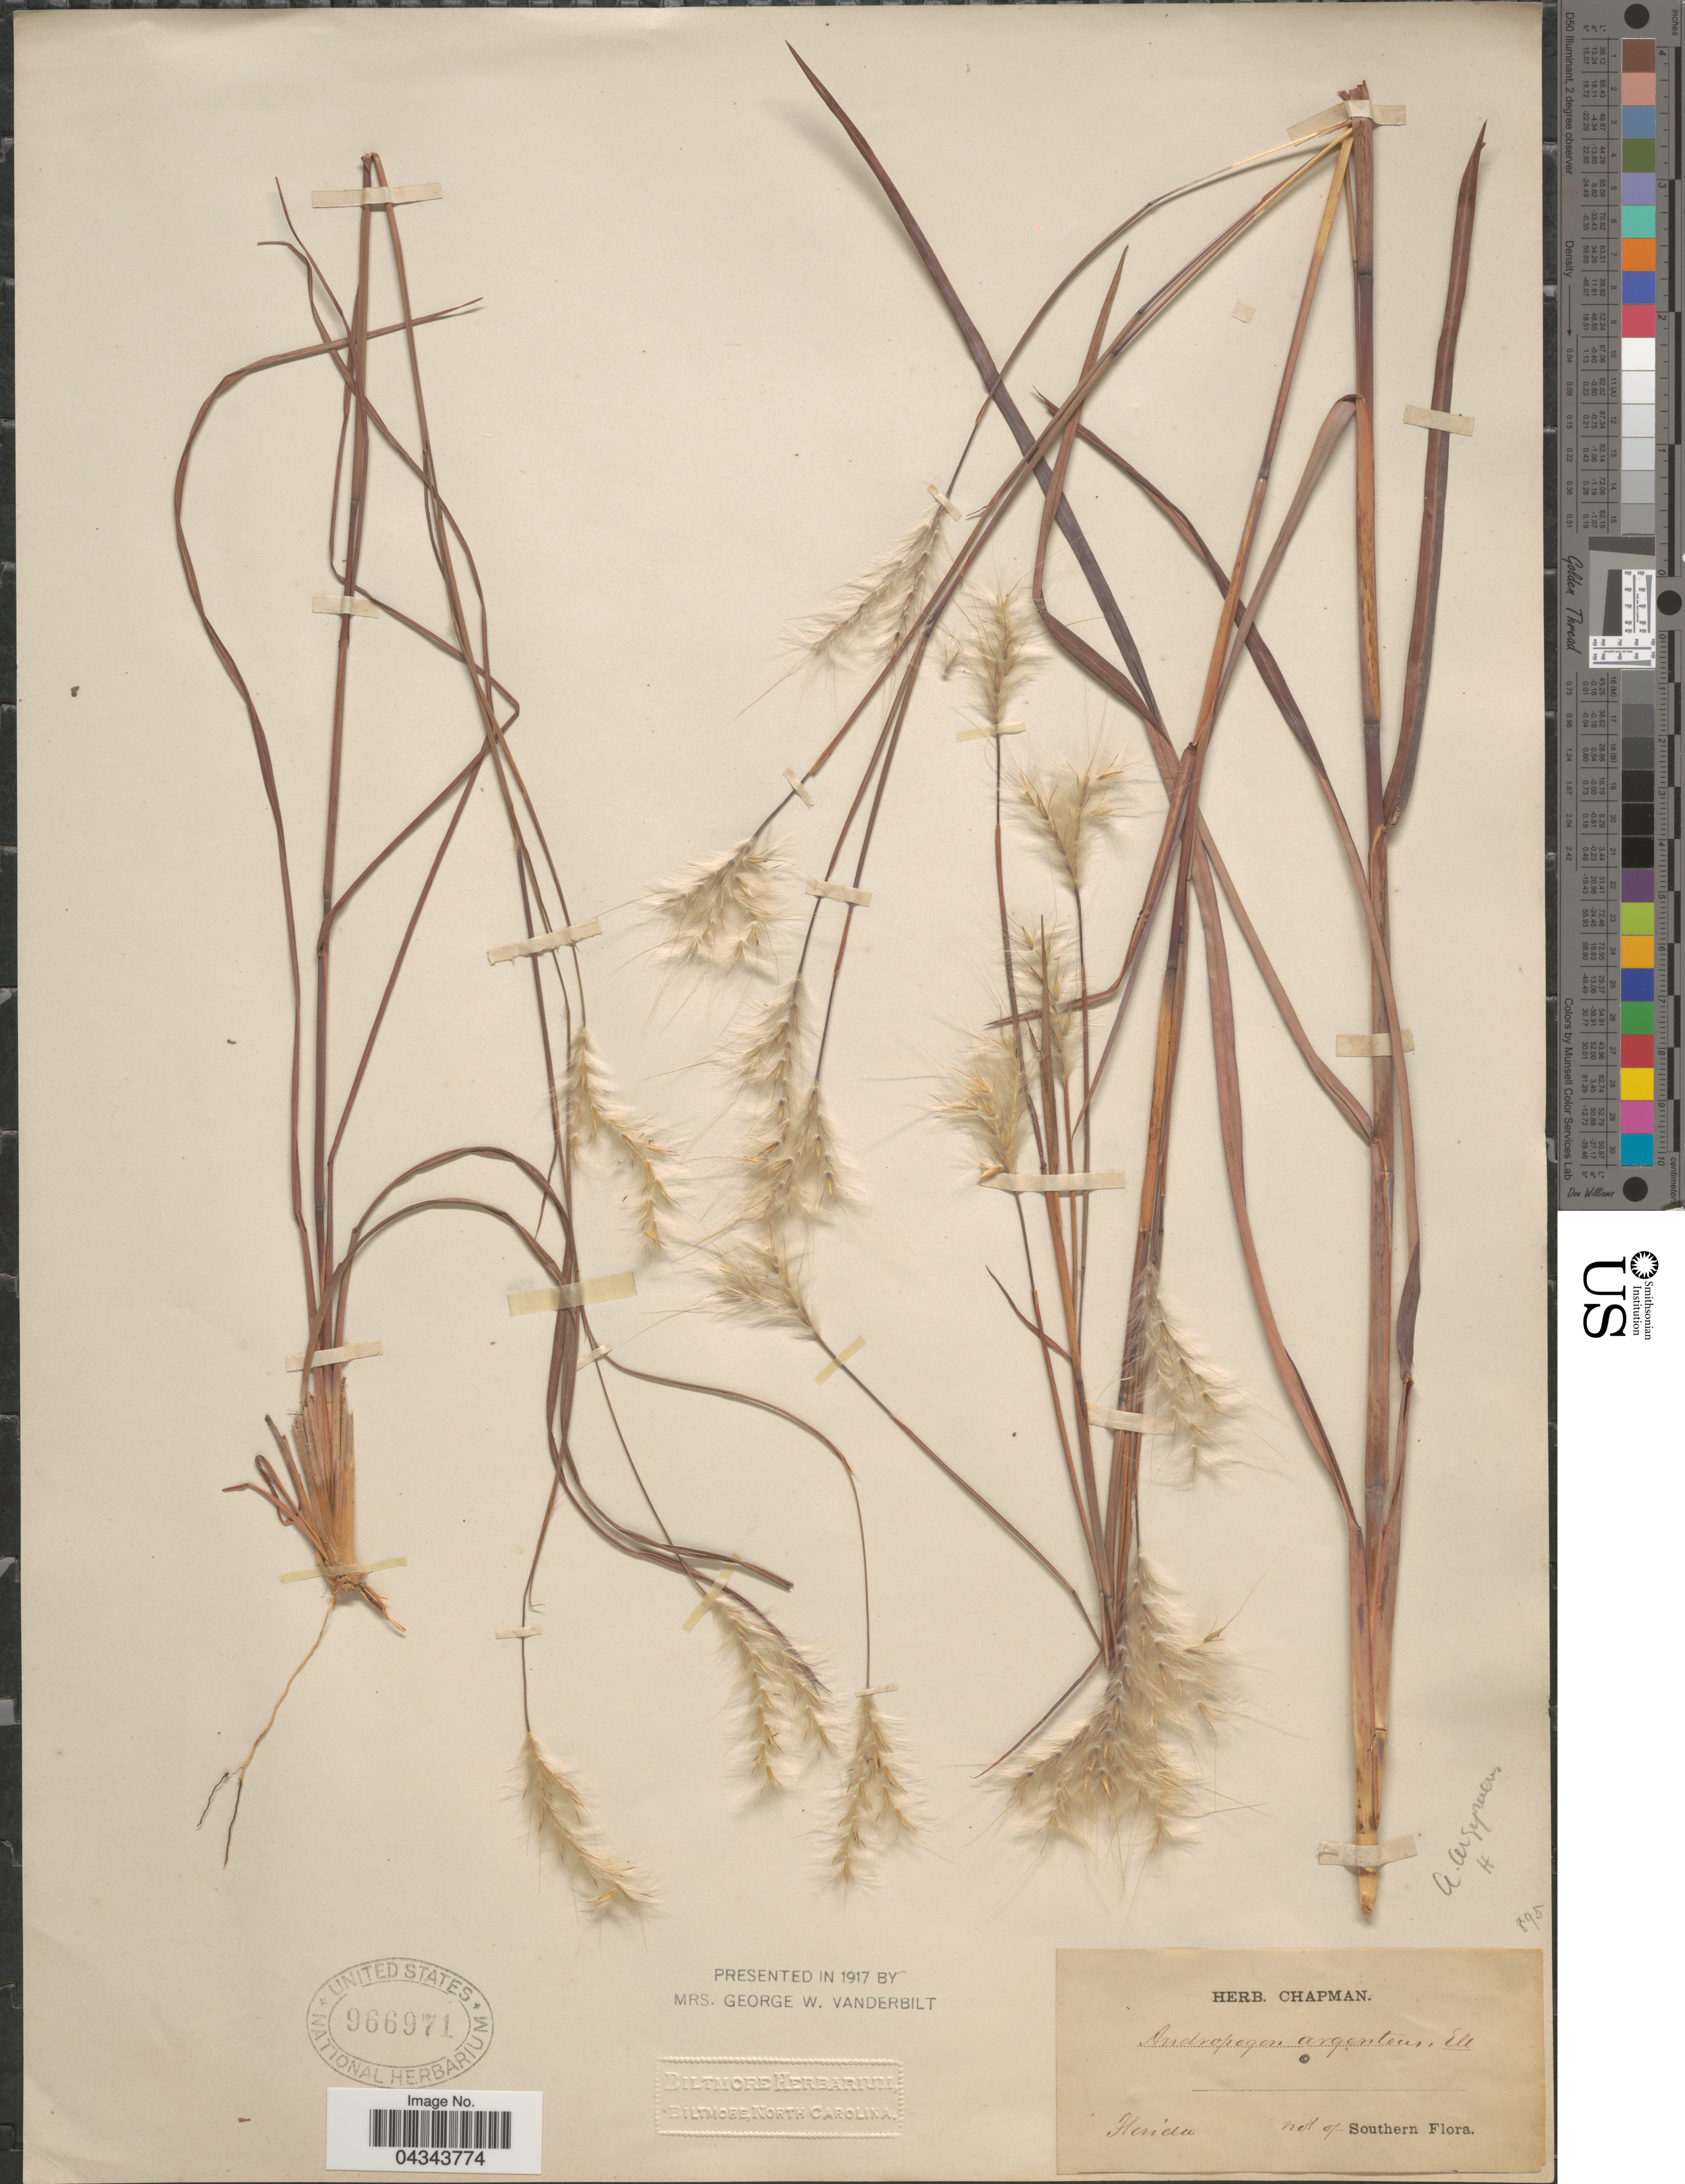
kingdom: Plantae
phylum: Tracheophyta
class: Liliopsida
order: Poales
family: Poaceae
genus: Andropogon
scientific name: Andropogon ternarius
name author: Michx.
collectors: ex herb. Chapman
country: United States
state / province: Florida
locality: Not of Southern.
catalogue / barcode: US 966971